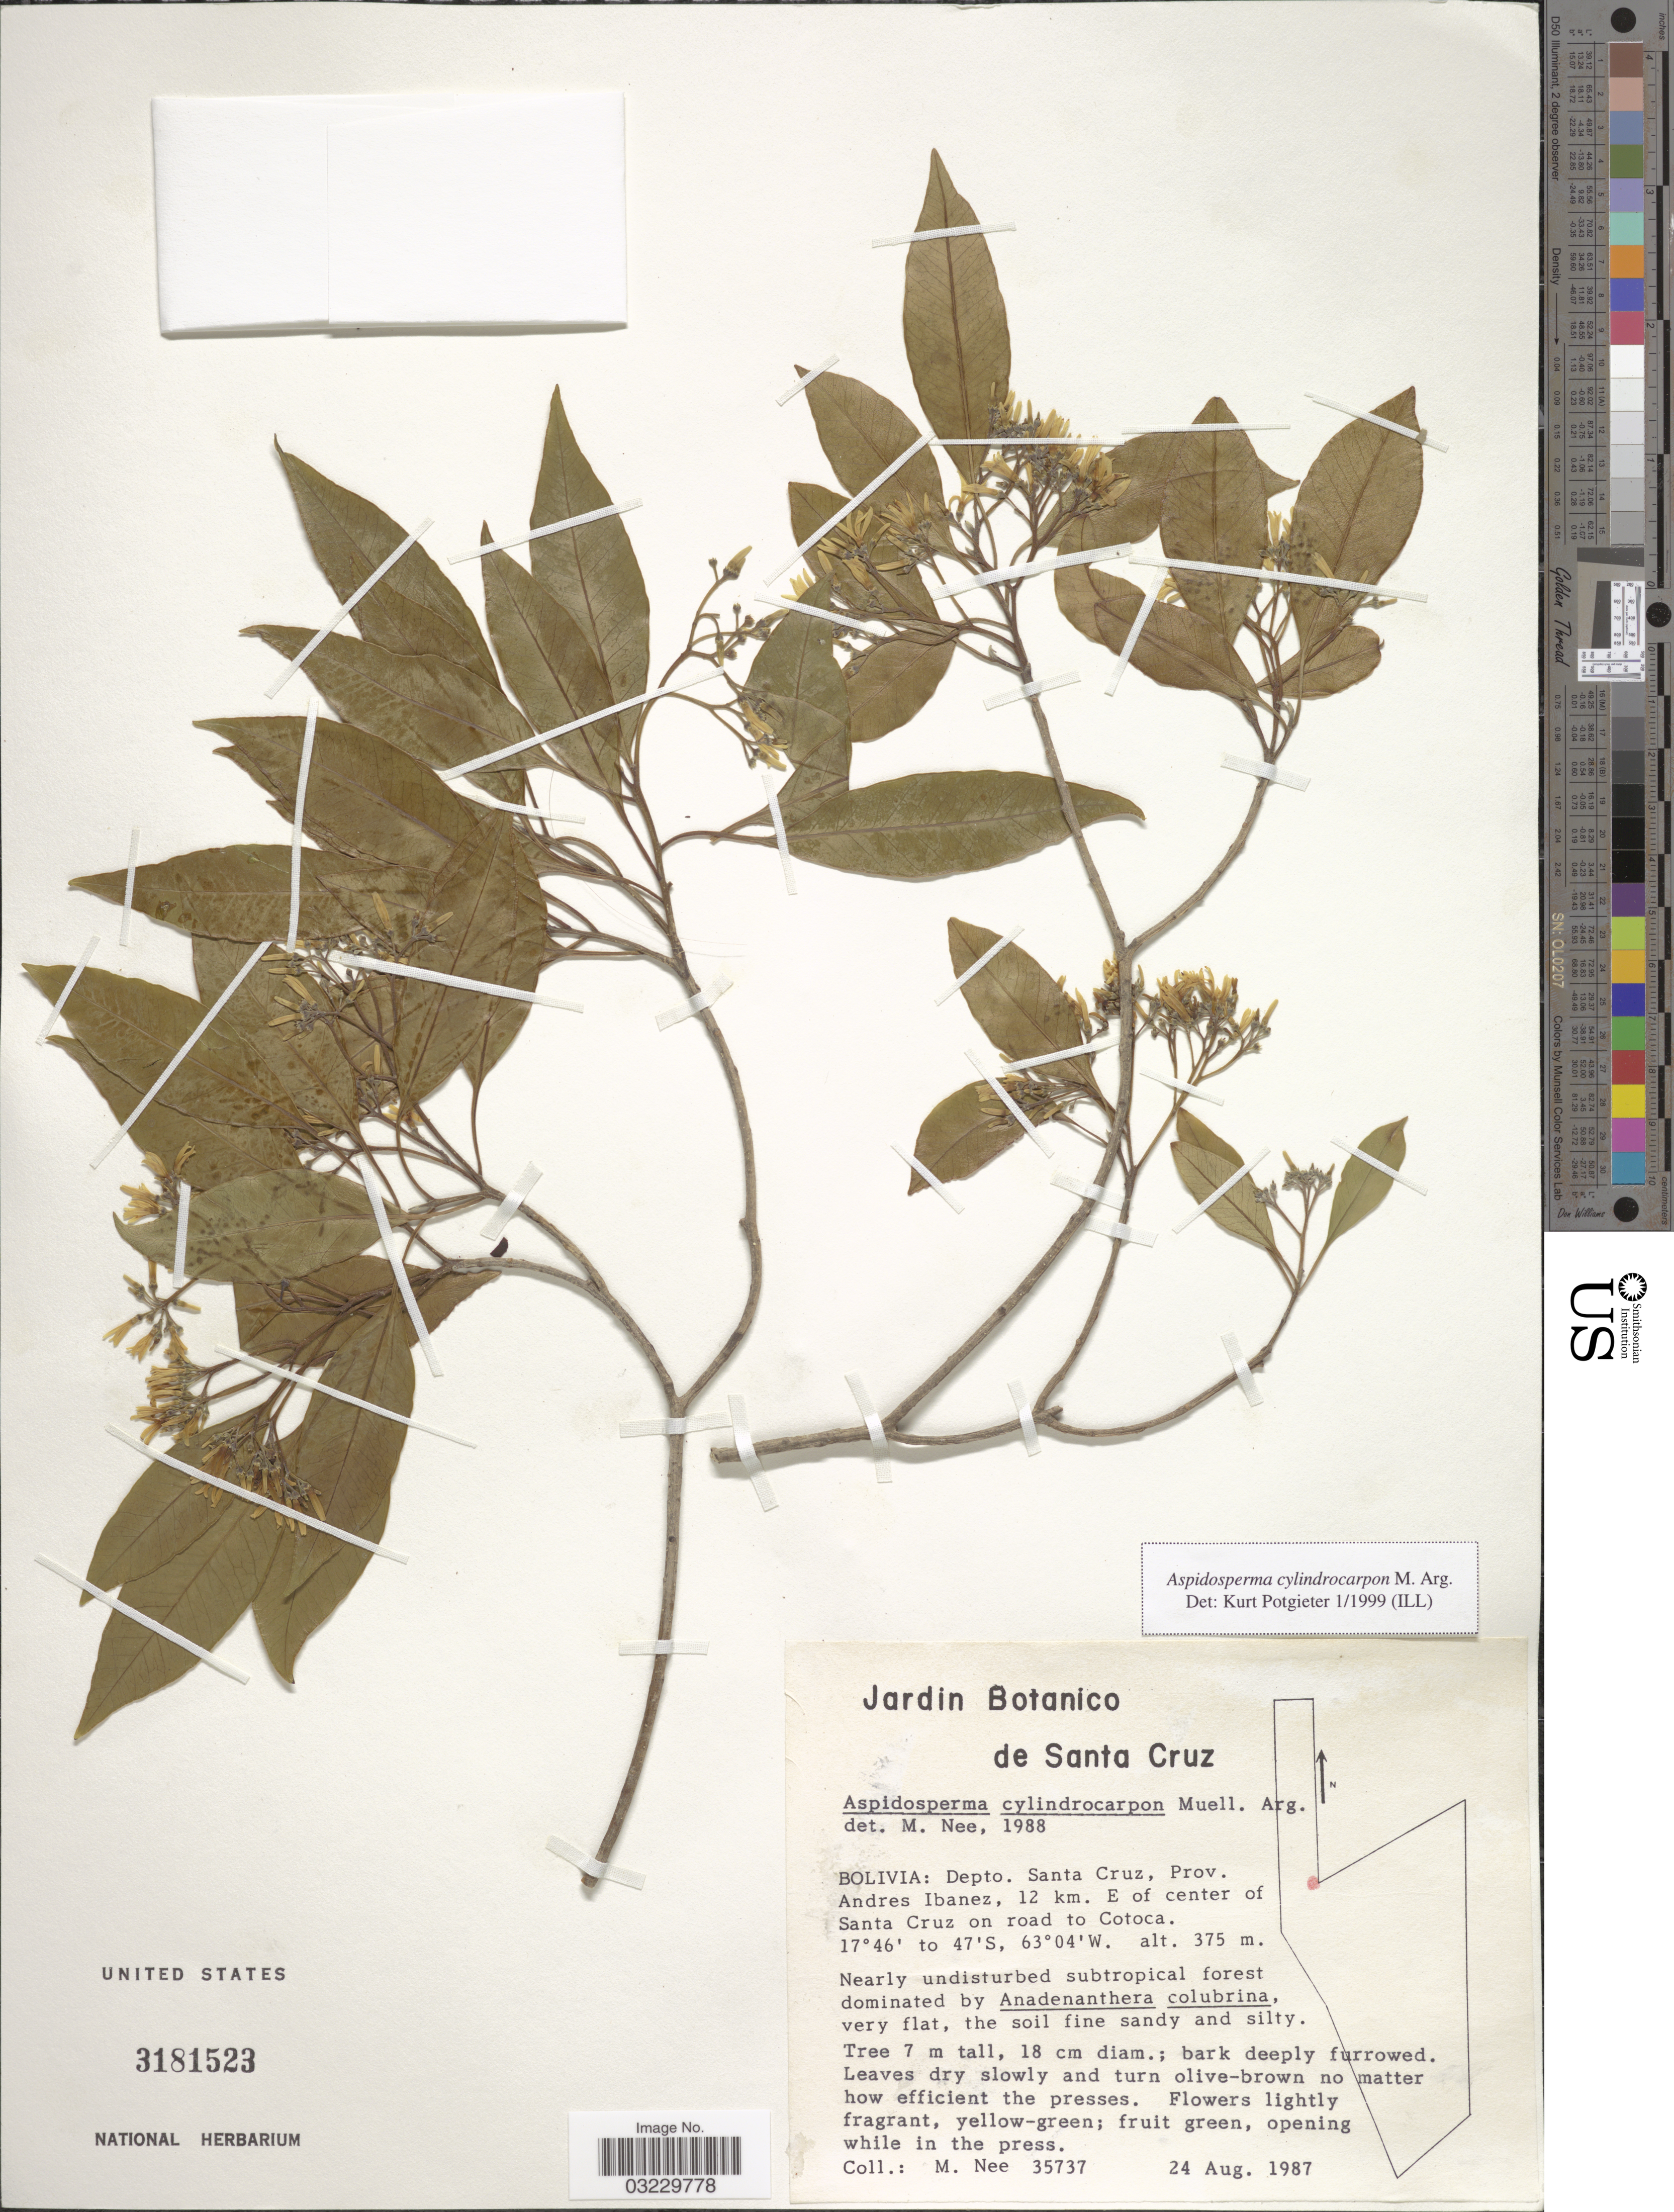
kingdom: Plantae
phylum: Tracheophyta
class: Magnoliopsida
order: Gentianales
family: Apocynaceae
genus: Aspidosperma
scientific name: Aspidosperma cylindrocarpon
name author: Müll. Arg.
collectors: M. Nee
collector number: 35737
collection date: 1987-08-24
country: Bolivia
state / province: Santa Cruz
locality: Depto. Santa Cruz, Prov. Andres Ibanez, 12 km. E of center of Santa Cruz on road to Cotoca.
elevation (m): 375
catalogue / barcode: US 3181523